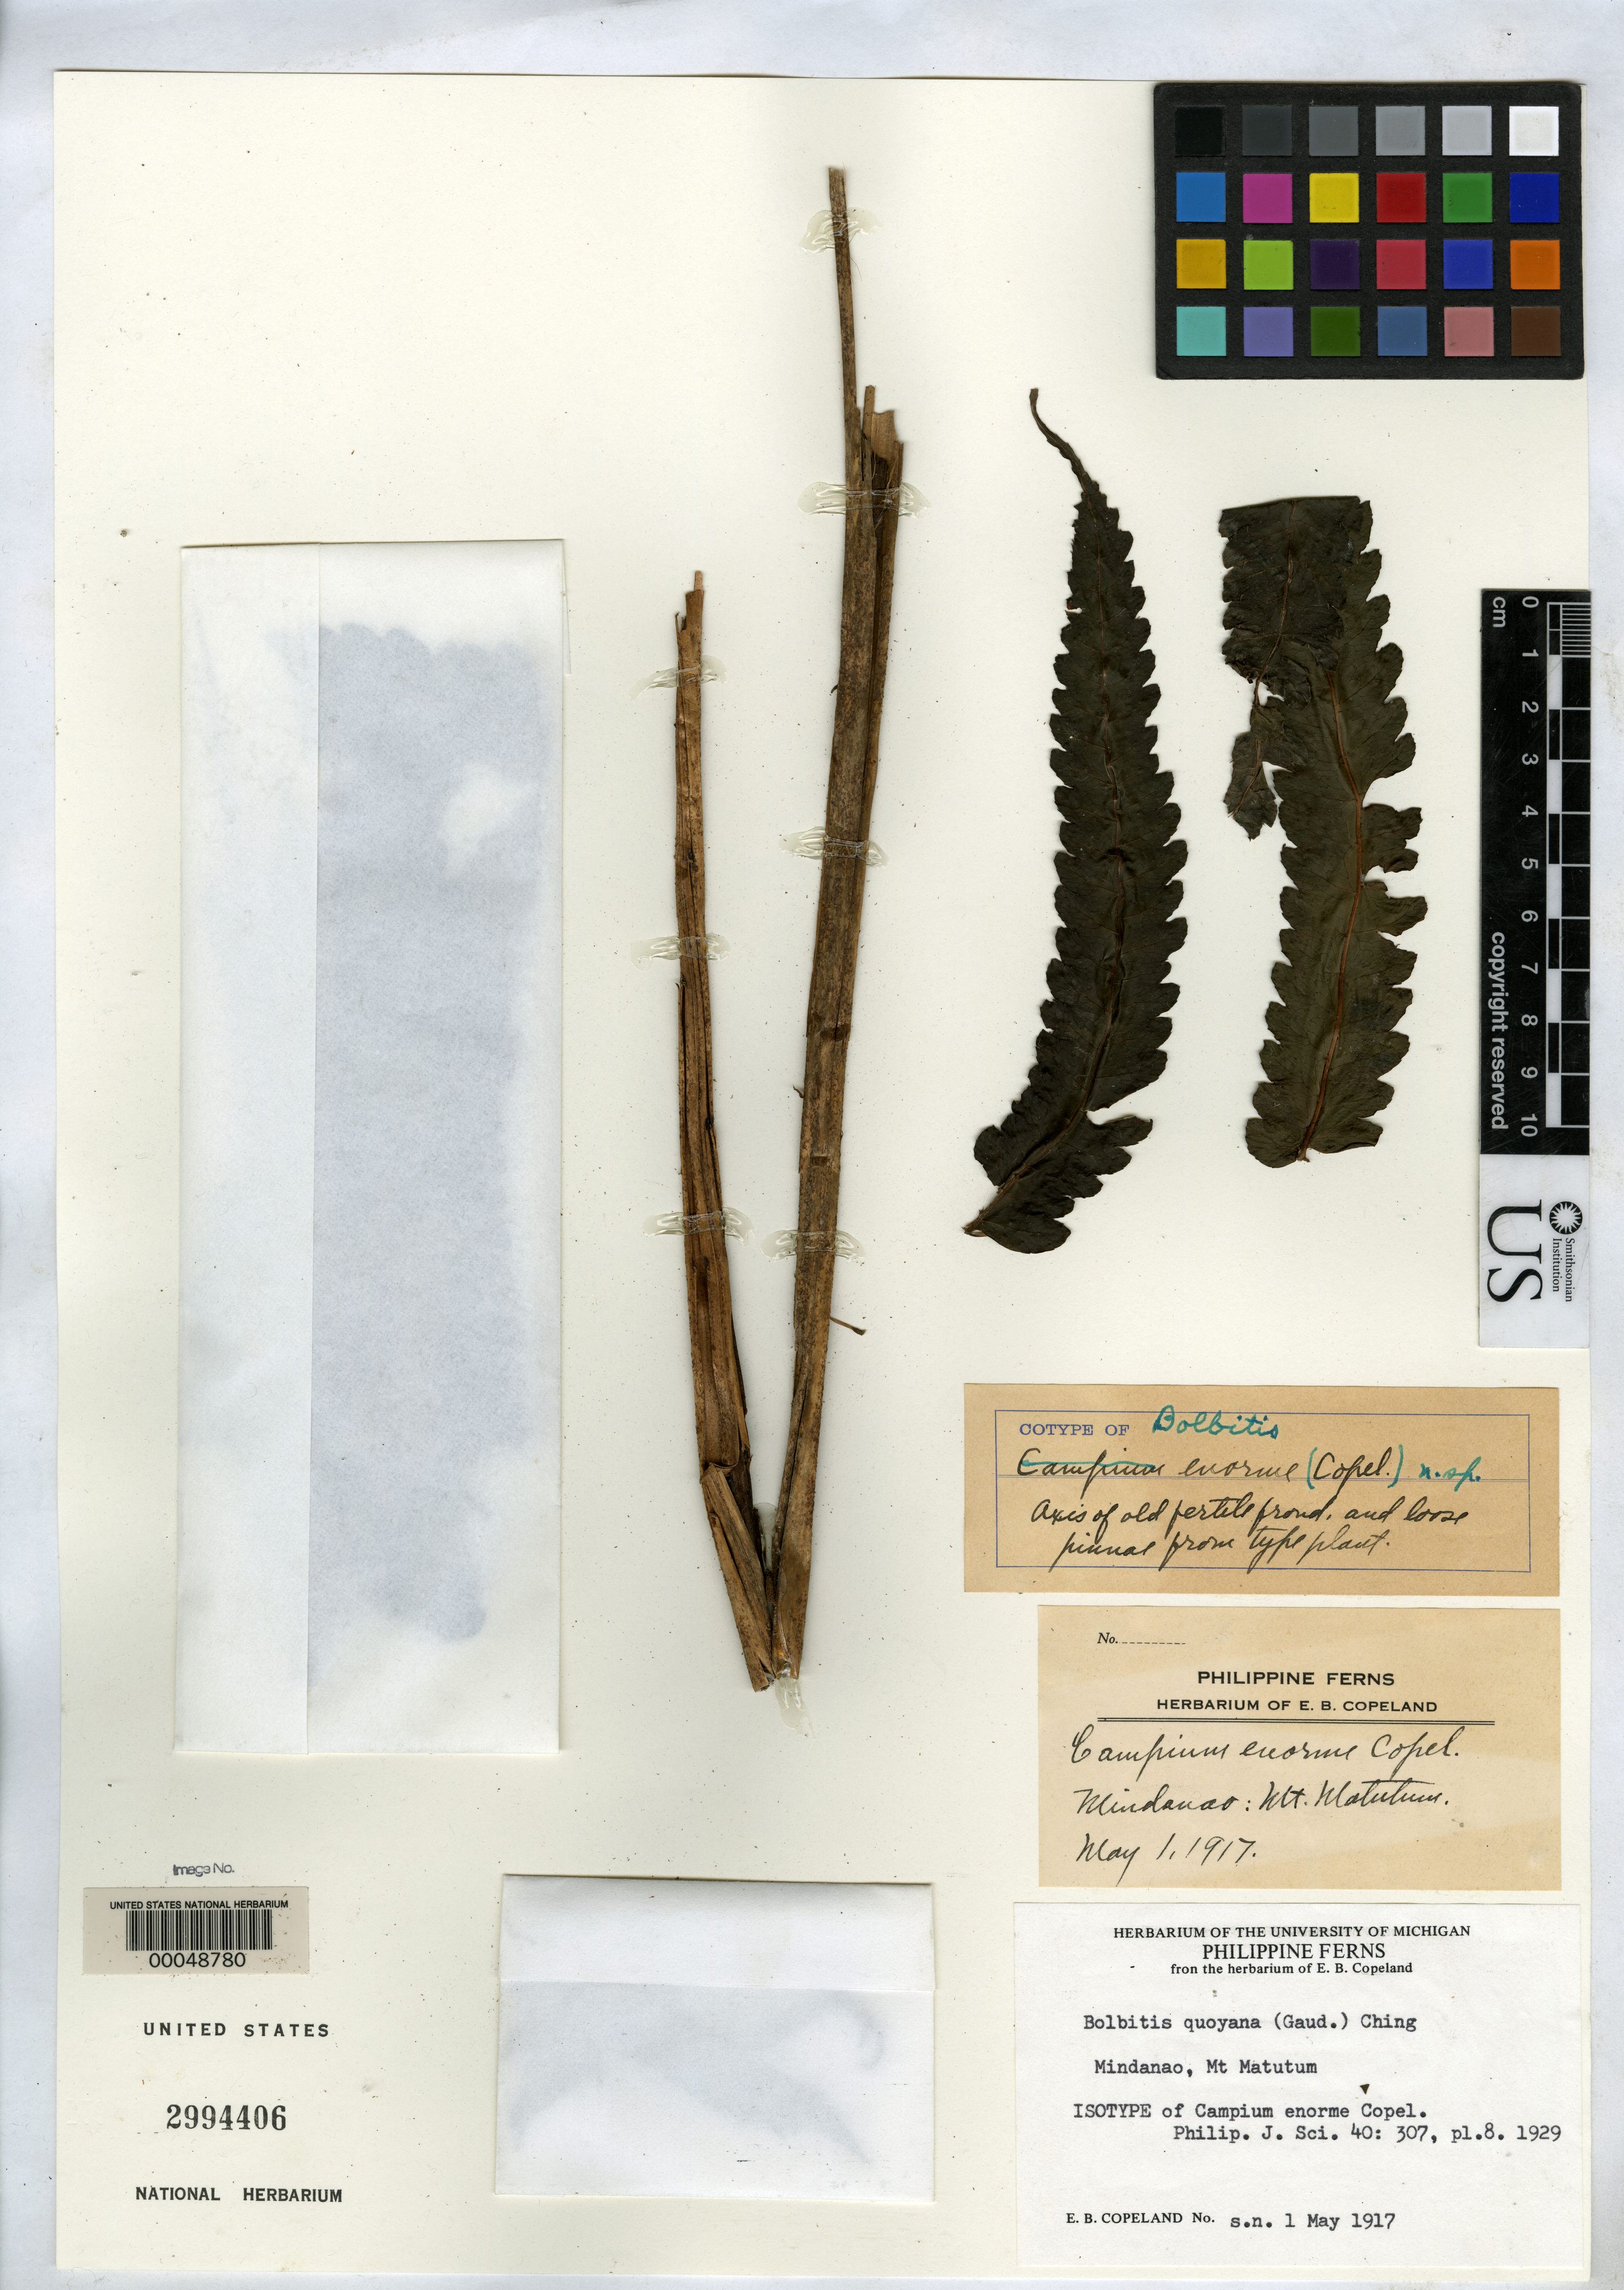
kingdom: Plantae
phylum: Tracheophyta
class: Polypodiopsida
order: Polypodiales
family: Dryopteridaceae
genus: Campium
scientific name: Campium enorme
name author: Copel.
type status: Isotype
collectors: E. B. Copeland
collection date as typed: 01 May 1917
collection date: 1917-05-01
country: Philippines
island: Mindanao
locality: Mt. Matutum.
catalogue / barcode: US 2994406